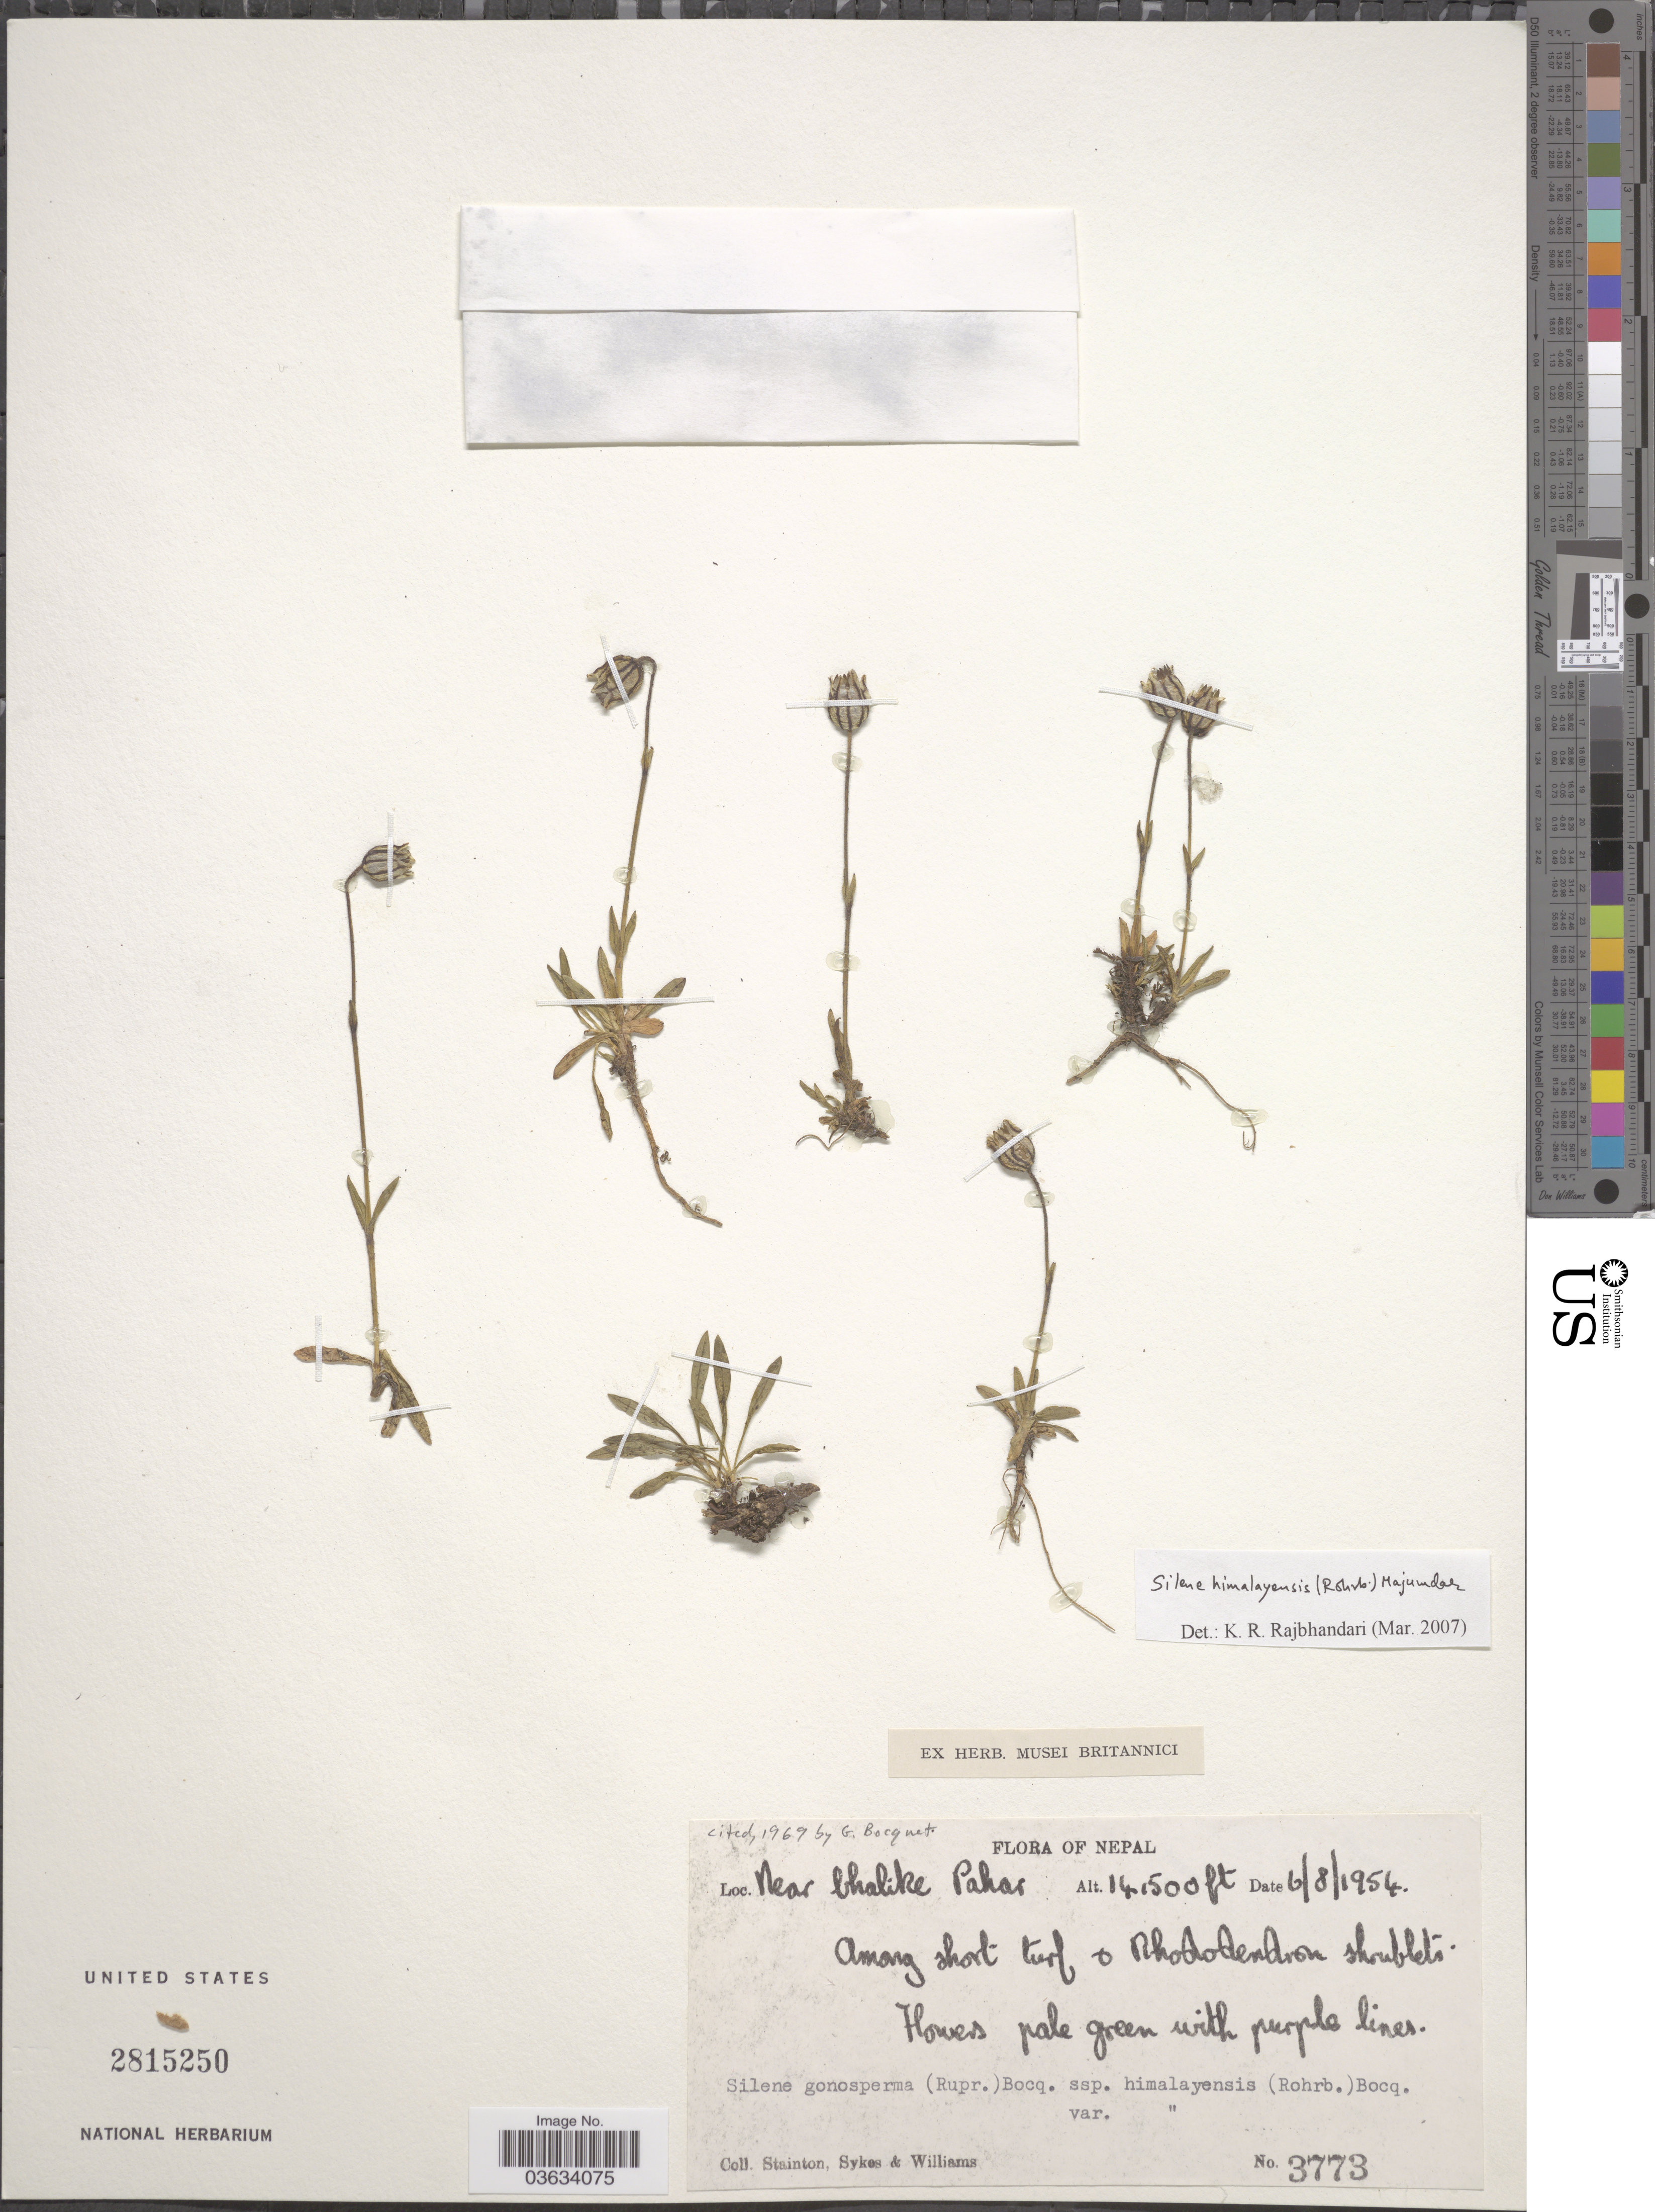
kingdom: Plantae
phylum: Tracheophyta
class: Magnoliopsida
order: Caryophyllales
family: Caryophyllaceae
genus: Silene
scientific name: Silene himalayensis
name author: (Rohrb.) Majumdar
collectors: -. Stainton, Sykes, -- & -- Williams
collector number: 3773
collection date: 1954-08-06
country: Nepal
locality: Near Chalike Pahar.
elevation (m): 4420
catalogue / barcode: US 2815250